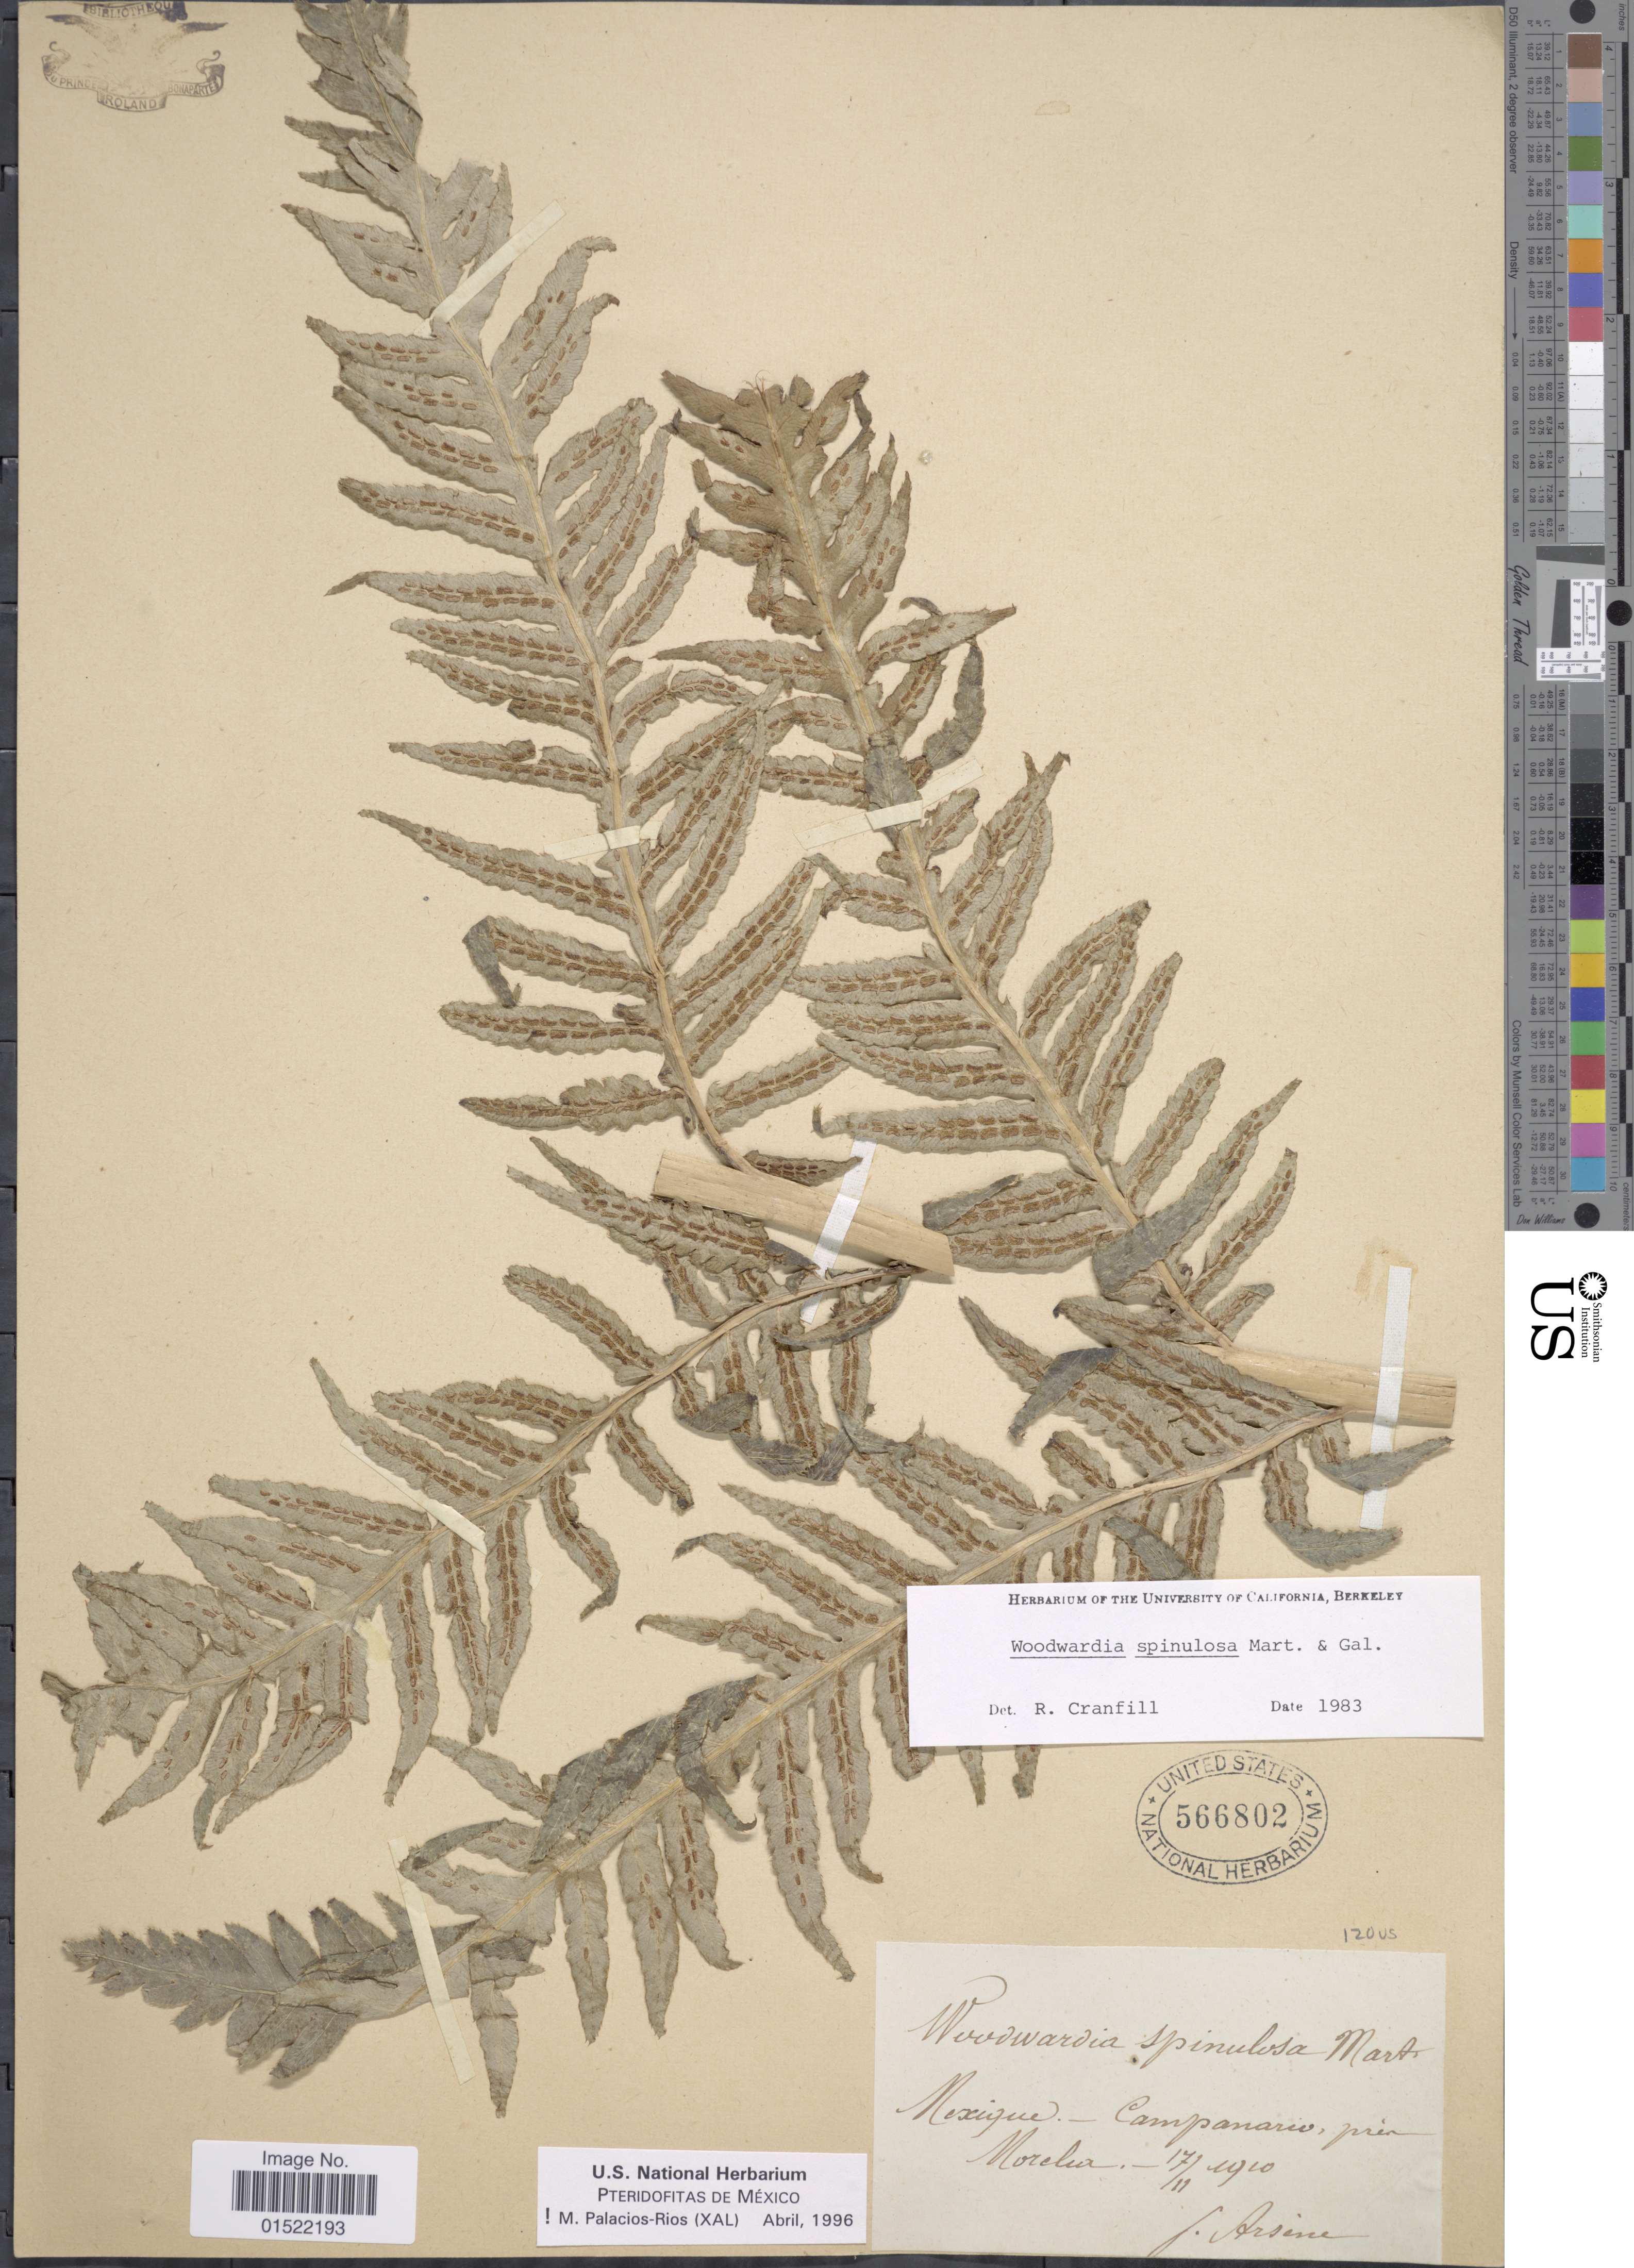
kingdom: Plantae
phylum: Tracheophyta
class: Polypodiopsida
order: Polypodiales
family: Blechnaceae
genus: Woodwardia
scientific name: Woodwardia spinulosa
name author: M. Martens & Galeotti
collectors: F. Arsène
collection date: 1910-11-17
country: Mexico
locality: Mexique, Campanario, pres Morelia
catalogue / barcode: US 566802